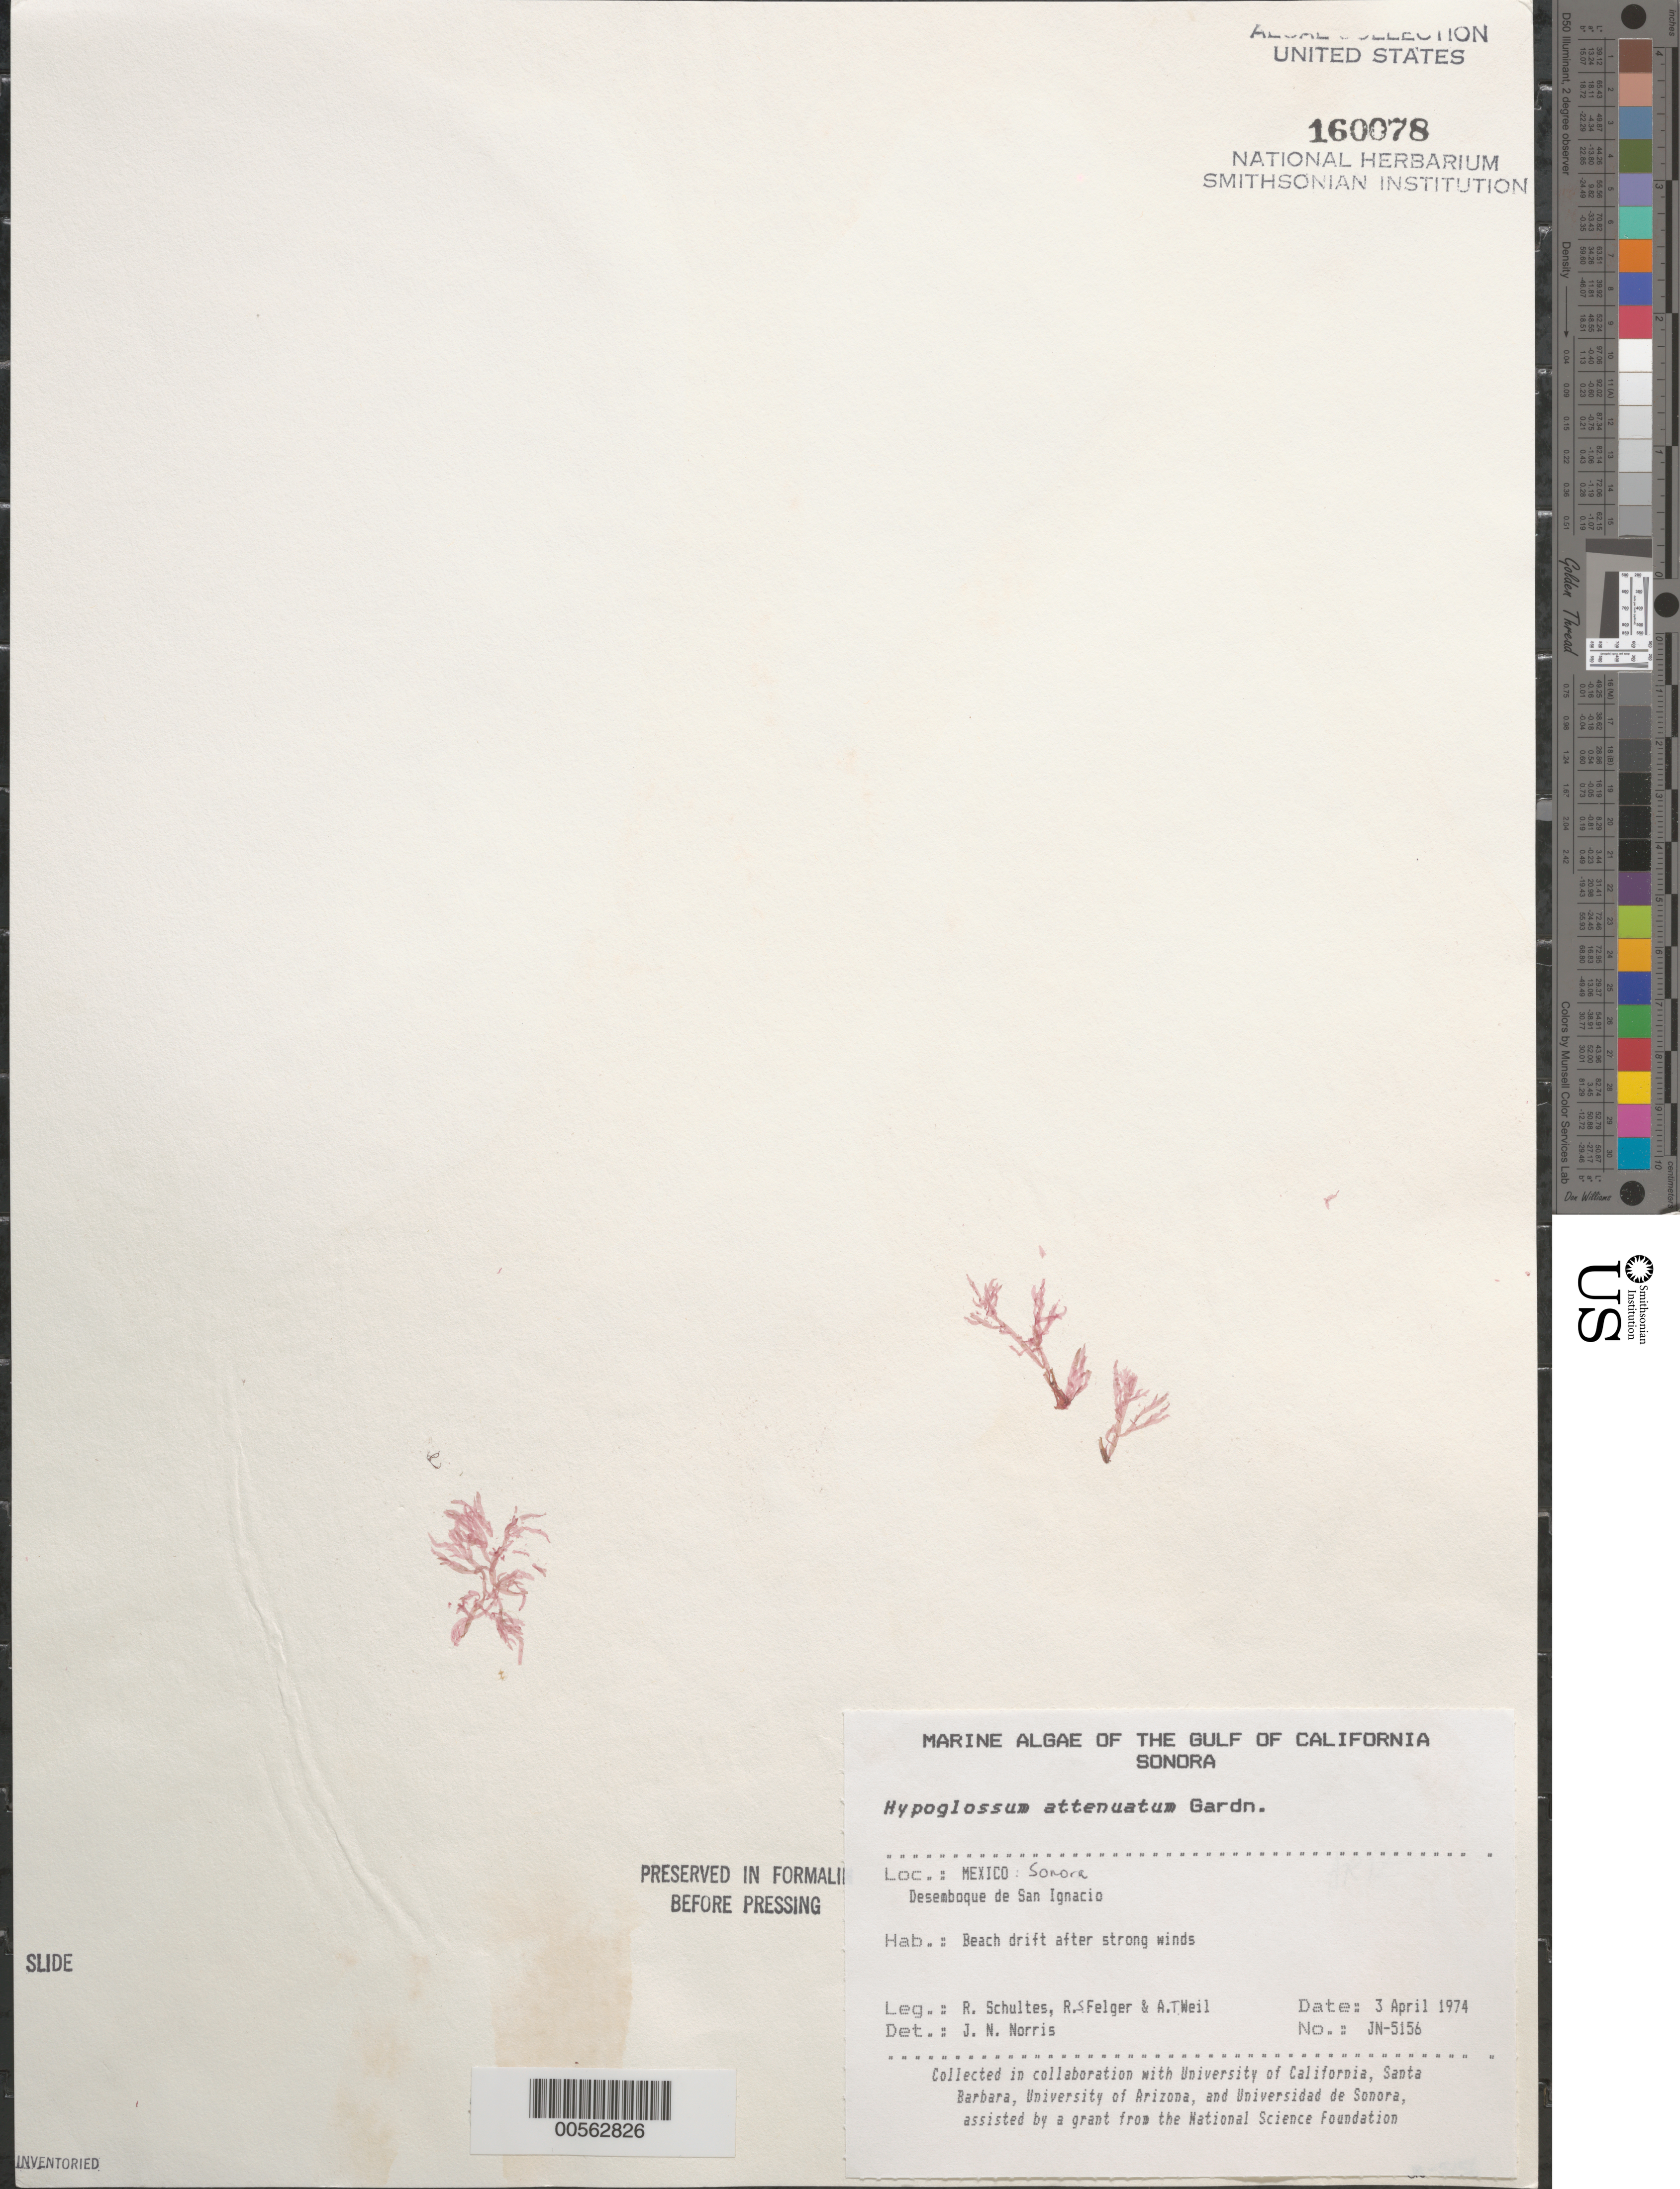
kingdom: Plantae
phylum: Rhodophyta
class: Florideophyceae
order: Ceramiales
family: Delesseriaceae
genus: Hypoglossum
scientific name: Hypoglossum attenuatum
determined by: Norris, James N.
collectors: R. E. Schultes, R. S. Felger & A. T. Weil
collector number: JN-5156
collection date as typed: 03 Apr 1974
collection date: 1974-04-03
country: Mexico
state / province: Sonora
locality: Desemboque de San Ignacio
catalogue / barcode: US 160078